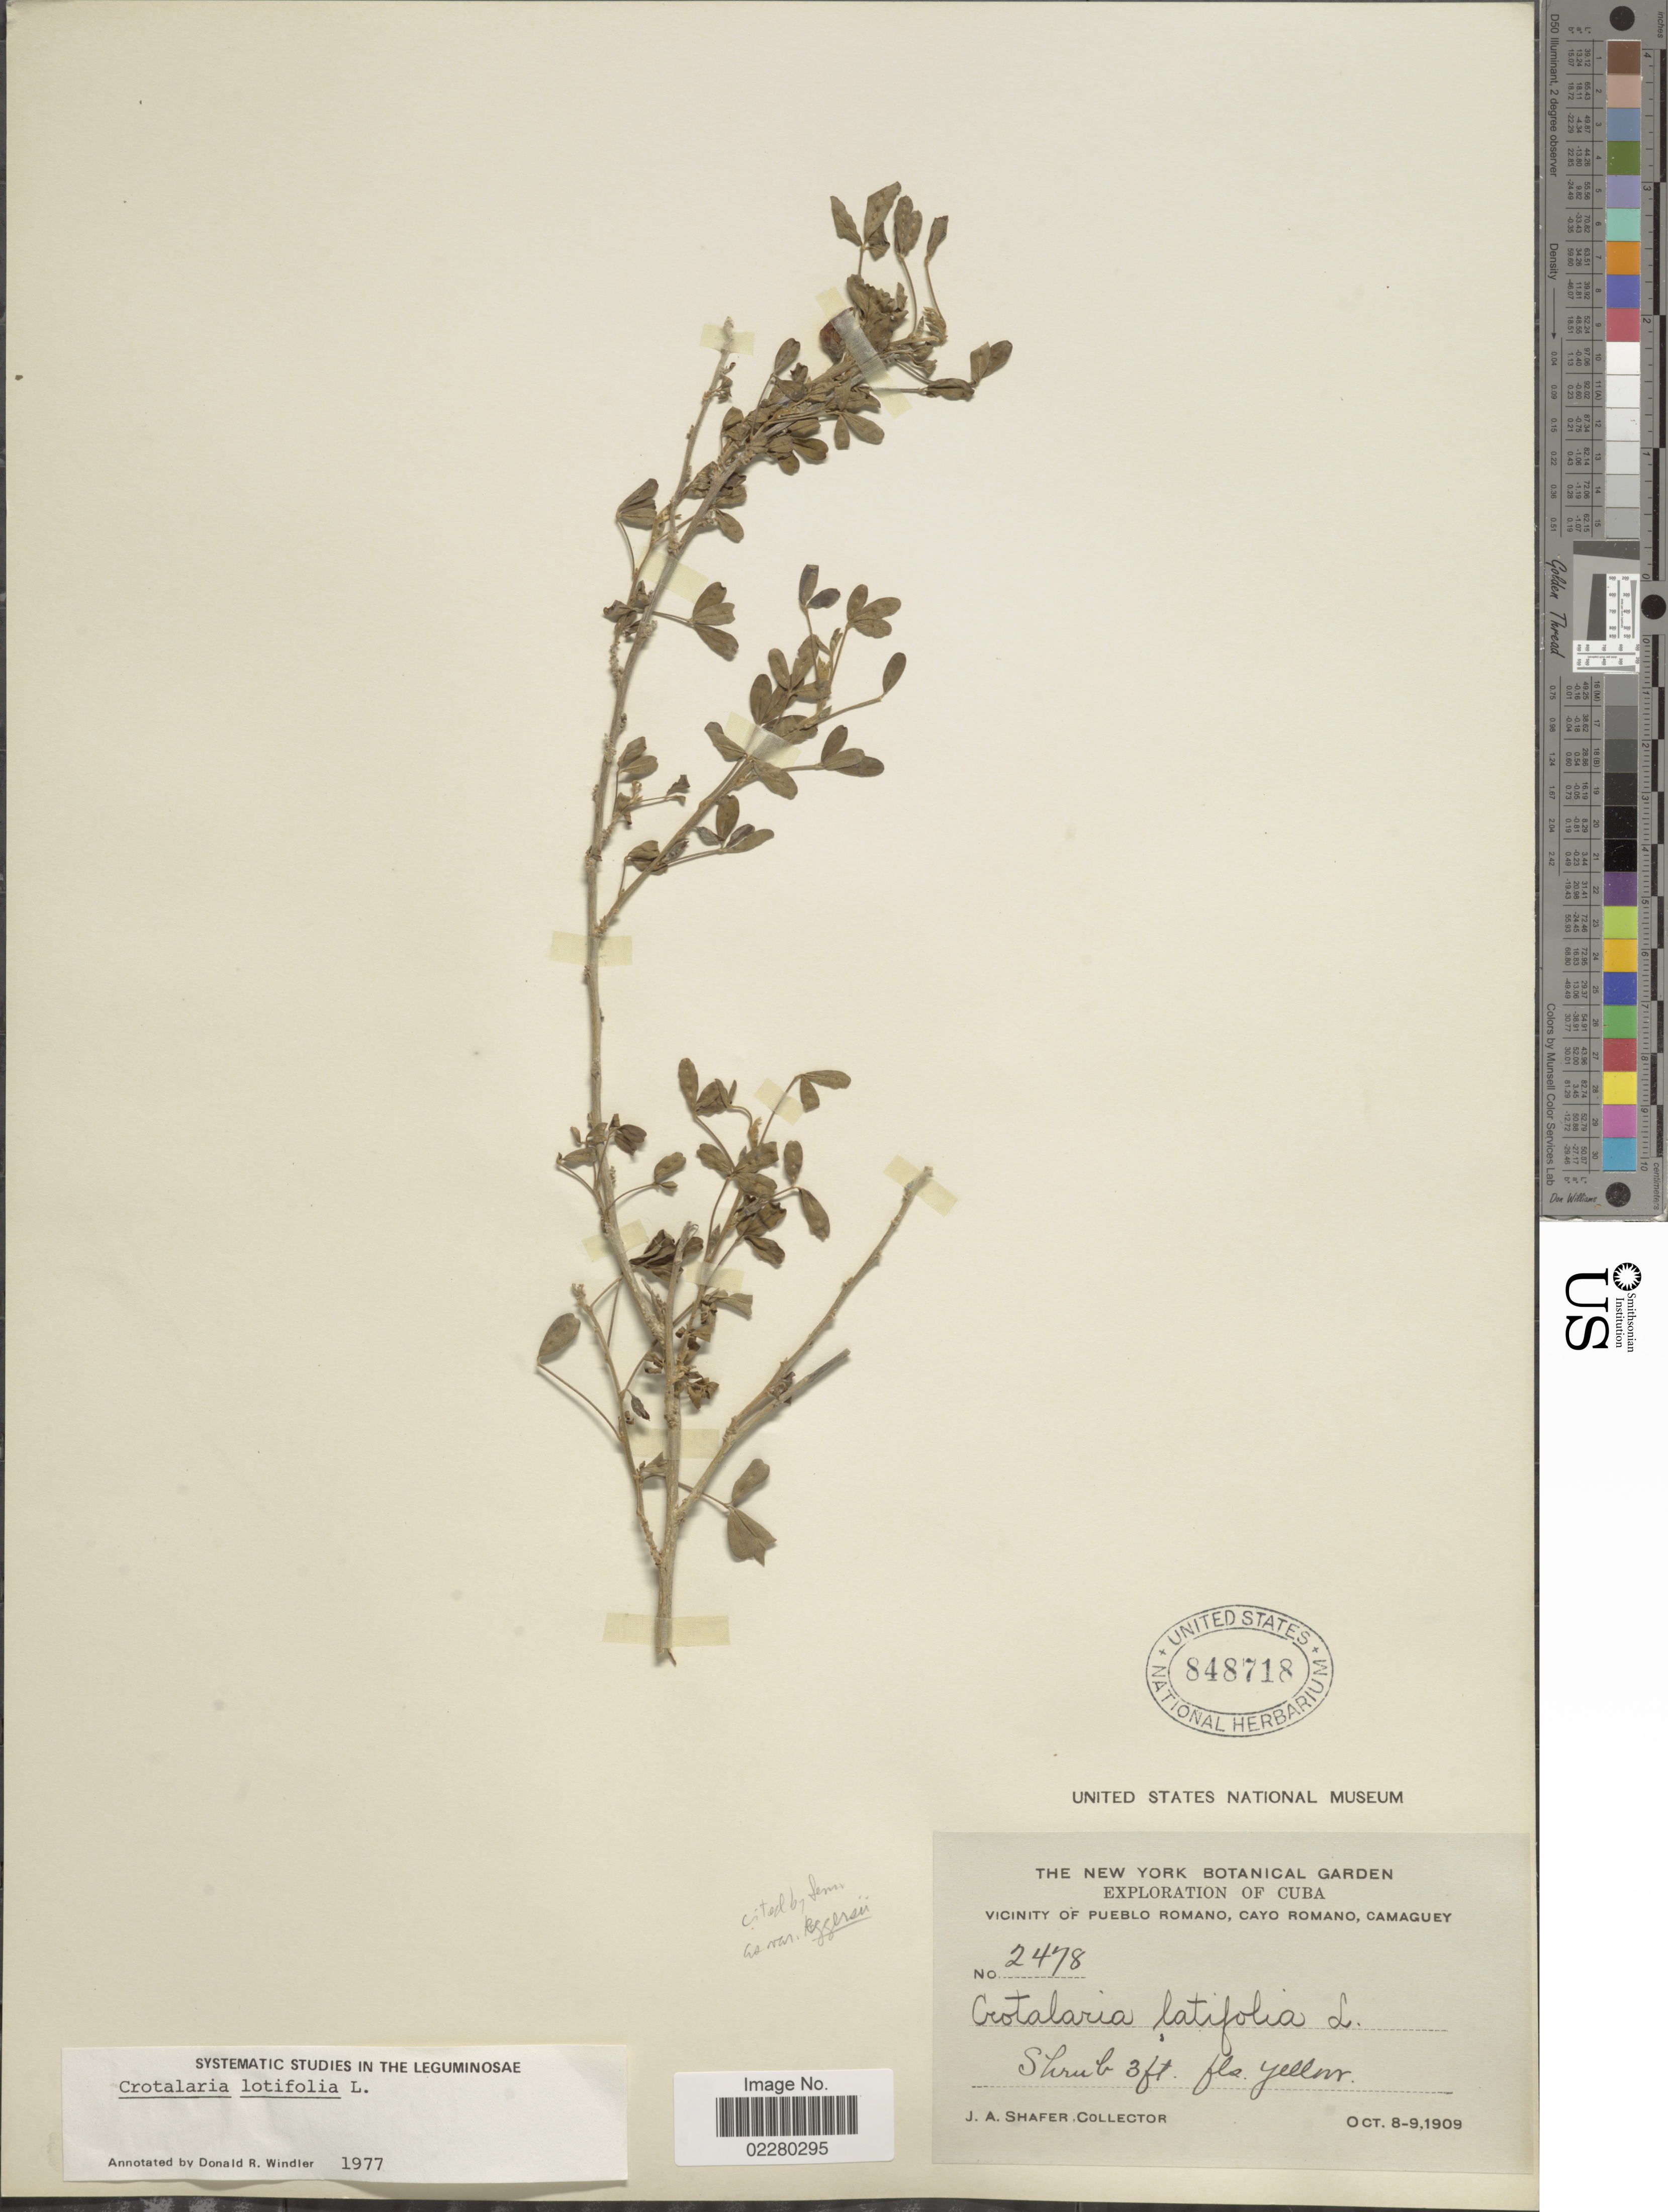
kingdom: Plantae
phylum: Tracheophyta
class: Magnoliopsida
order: Fabales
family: Fabaceae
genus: Crotalaria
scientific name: Crotalaria lotifolia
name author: L.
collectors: J. A. Shafer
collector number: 2478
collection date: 1909-10-08/1909-10-09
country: Cuba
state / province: Camagüey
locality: Vicinity of Pueblo Romano, Cayo Romano, Camaguey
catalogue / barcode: US 848718